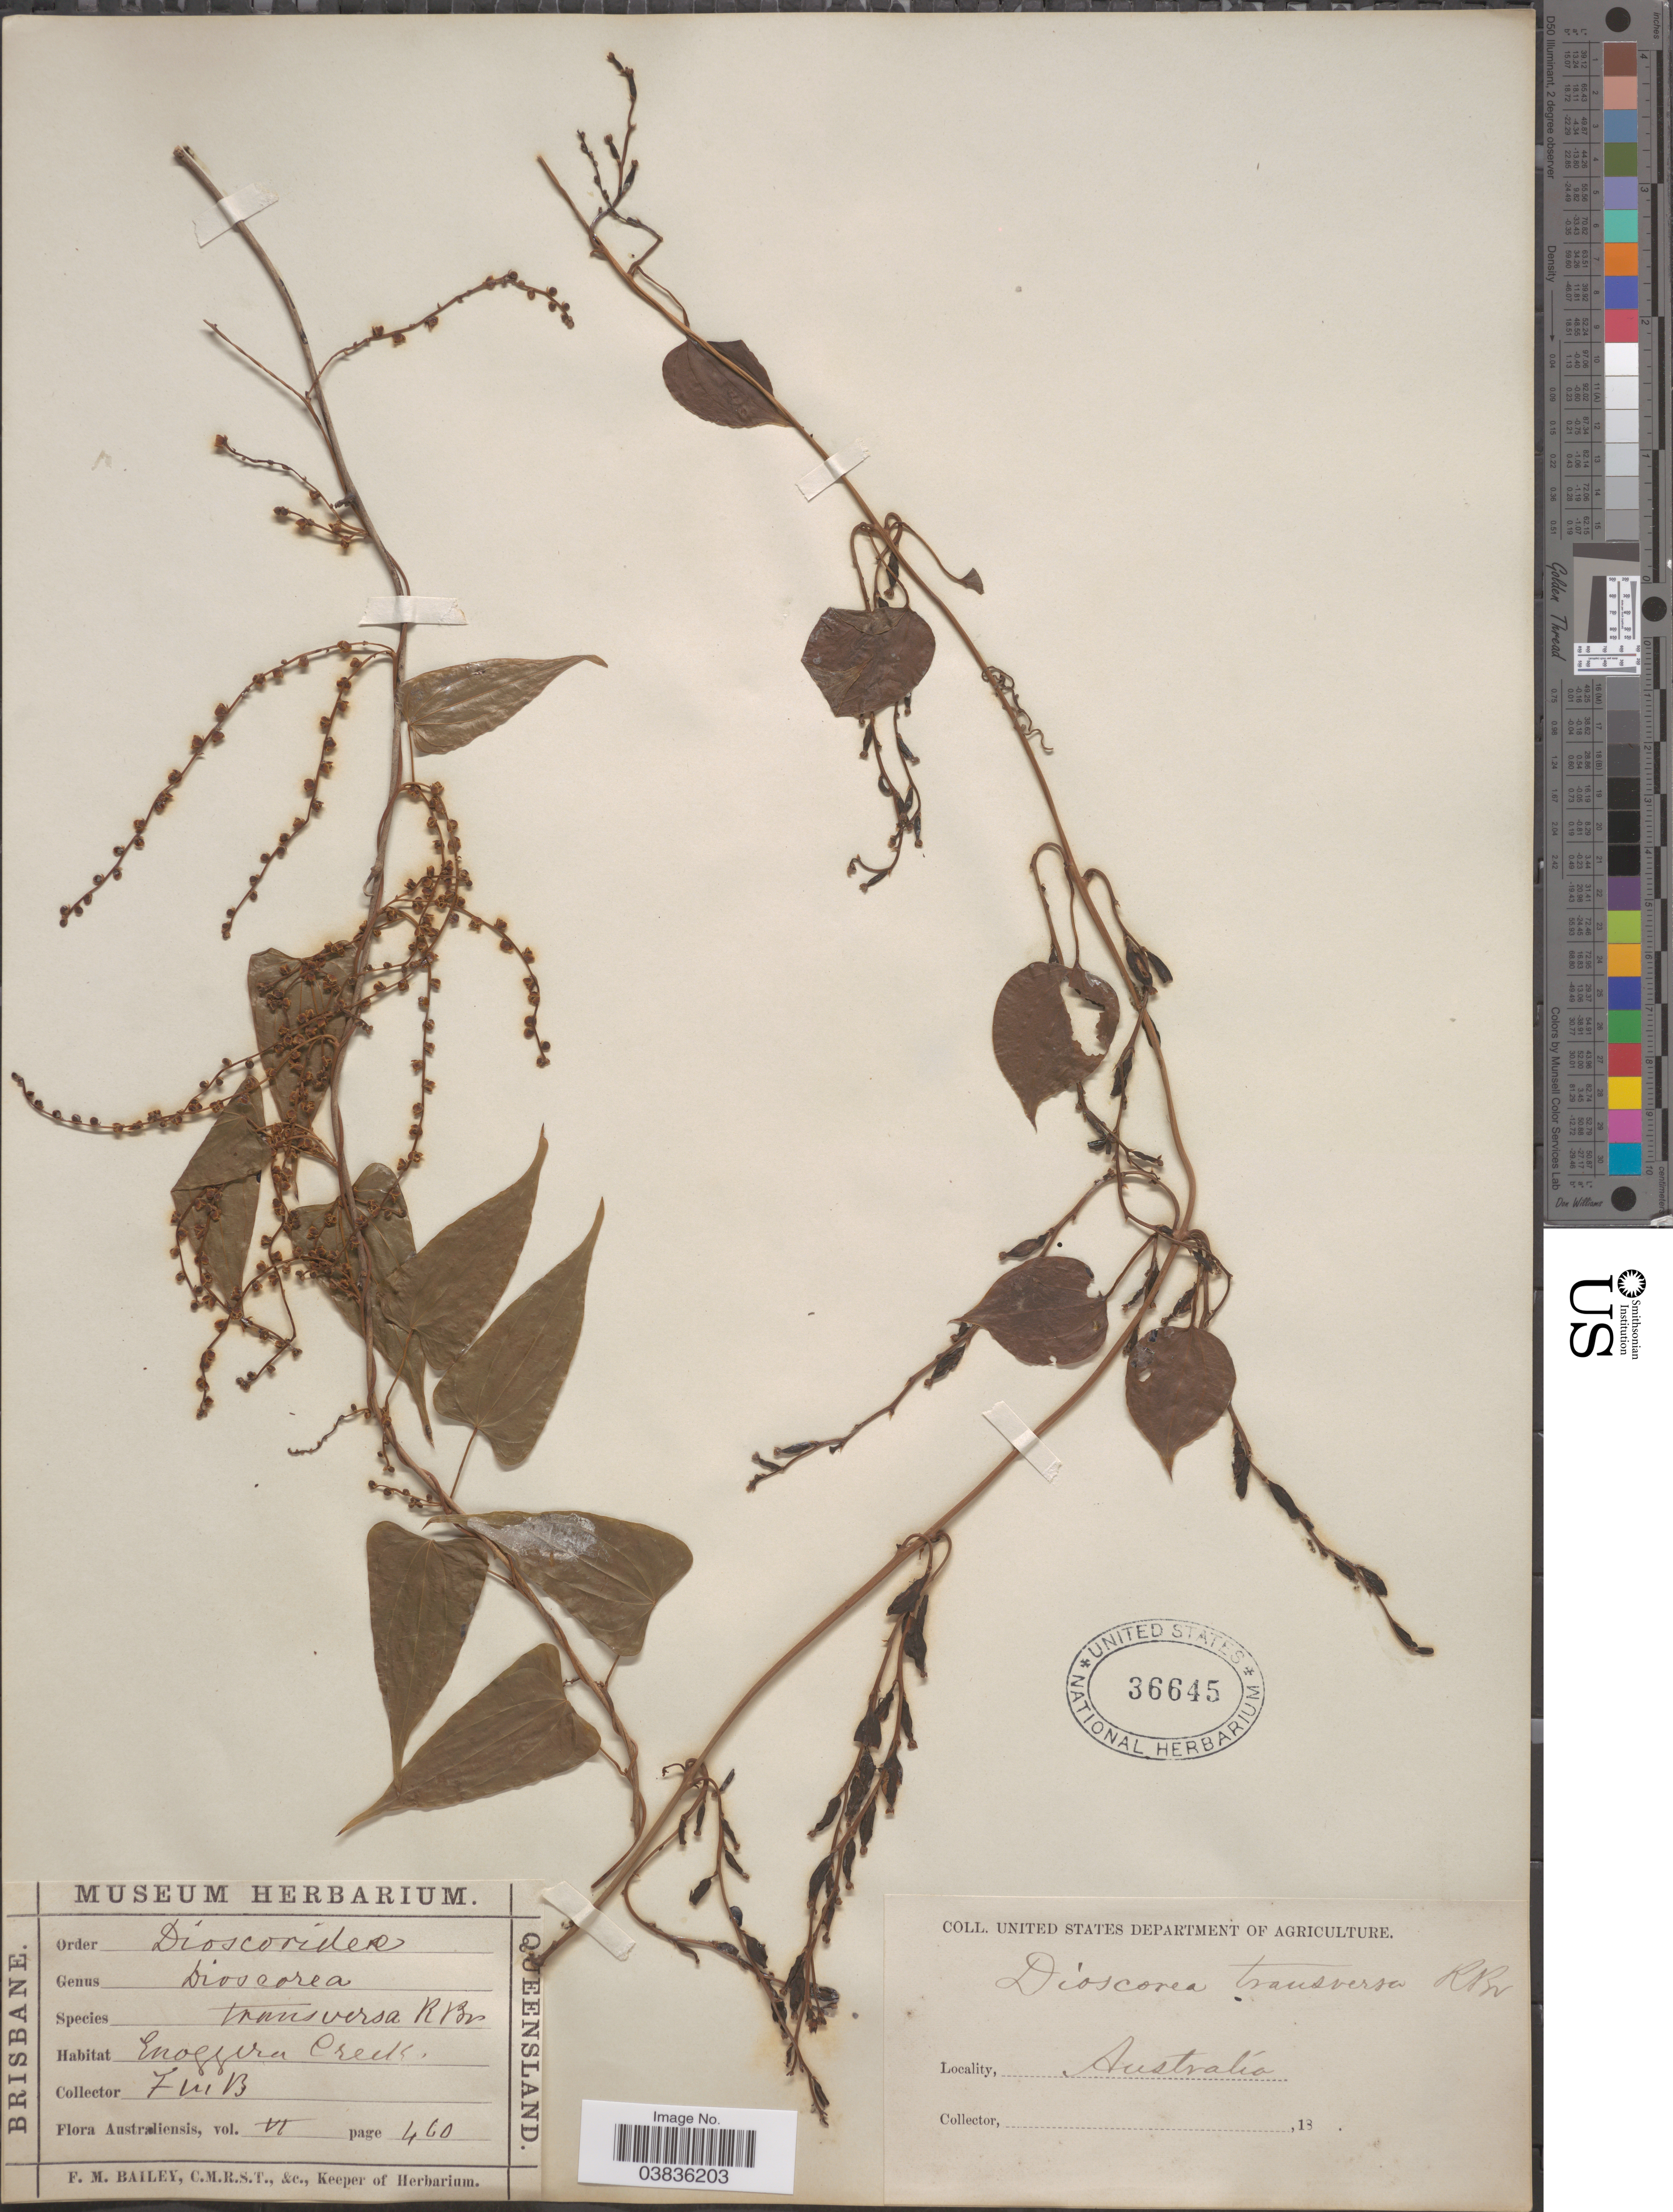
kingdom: Plantae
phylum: Tracheophyta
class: Liliopsida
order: Dioscoreales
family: Dioscoreaceae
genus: Dioscorea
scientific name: Dioscorea transversa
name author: R. Br.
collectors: F. M. Bailey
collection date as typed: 18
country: Australia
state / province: Queensland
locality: Enoggera Creek.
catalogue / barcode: US 36645